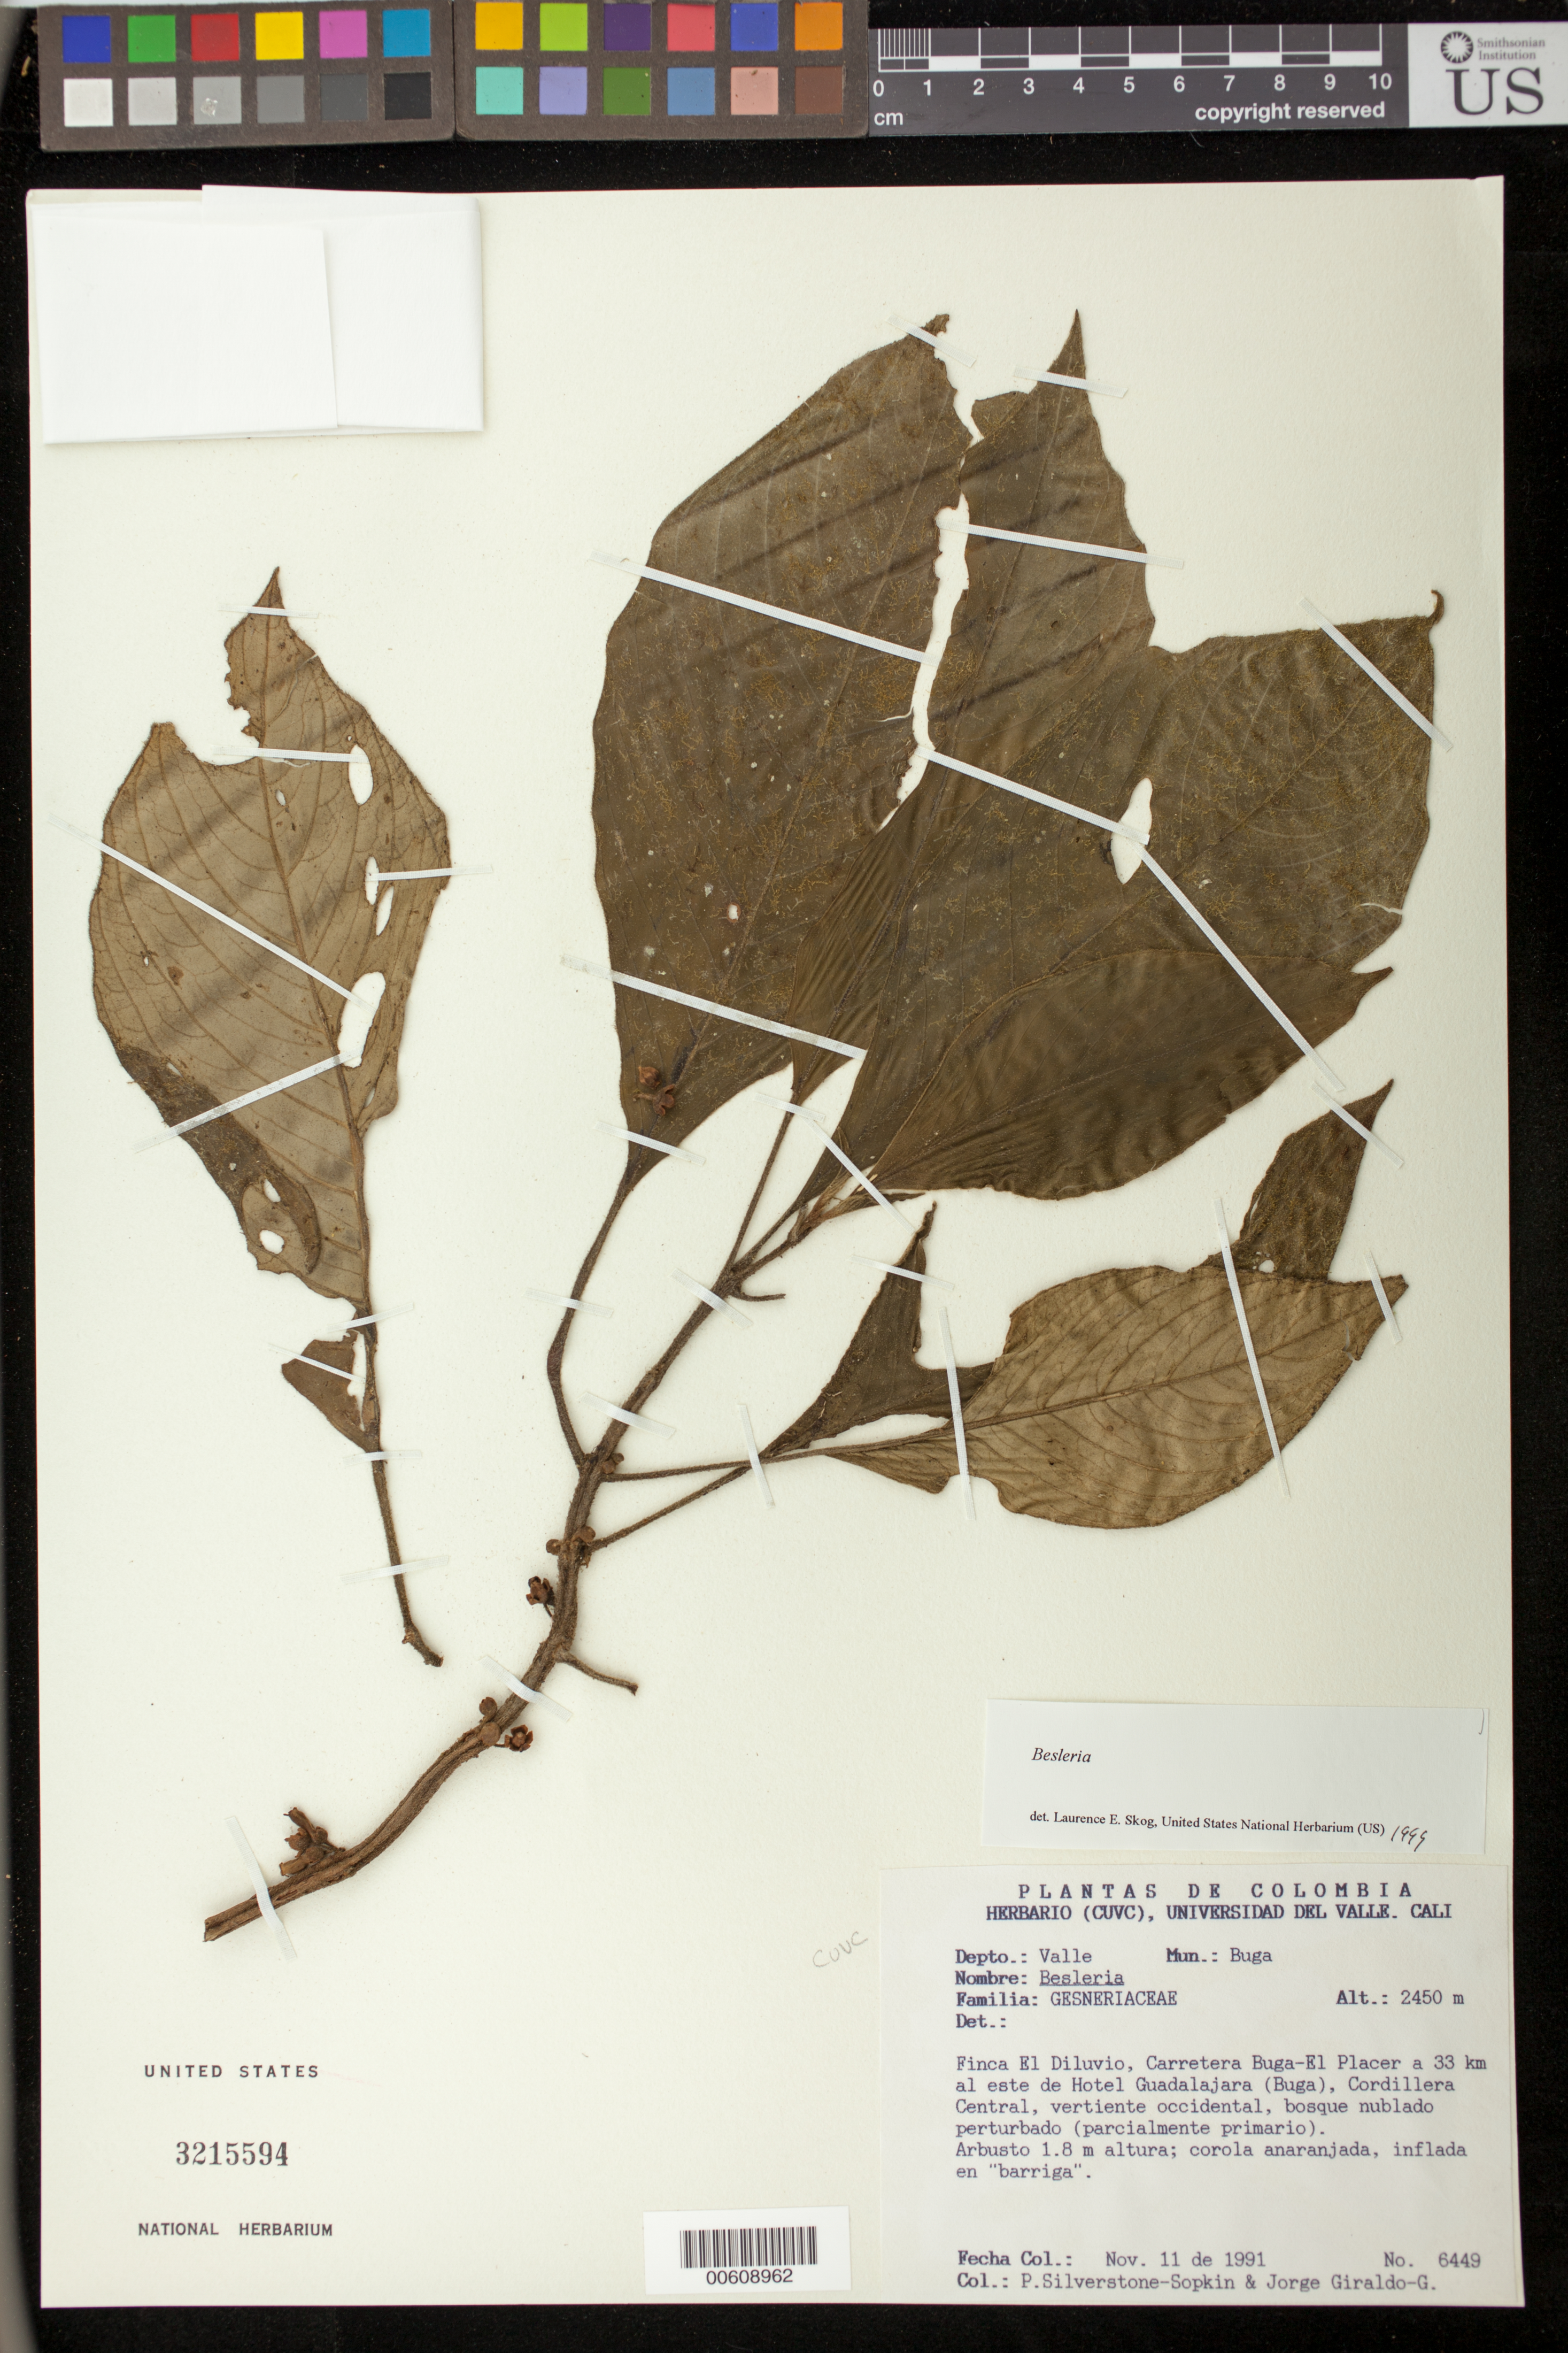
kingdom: Plantae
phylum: Tracheophyta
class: Magnoliopsida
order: Lamiales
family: Gesneriaceae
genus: Besleria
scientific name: Besleria sp.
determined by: Skog, Laurence E.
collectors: P. A. Silverstone-Sopkin & J. Giraldo-Gensini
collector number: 6449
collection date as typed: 11 Nov 1991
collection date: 1991-11-11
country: Colombia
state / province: Valle del Cauca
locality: Mpio. Buga; Finca El Diluvio, Carretera Buga - El Placer a 33 km al E de Hotel Guadalajara (Buga), Cordillera Central, vertiente occidental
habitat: Bosque nublado perturbado (parcialmente primario)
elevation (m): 2450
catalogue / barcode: US 3215594